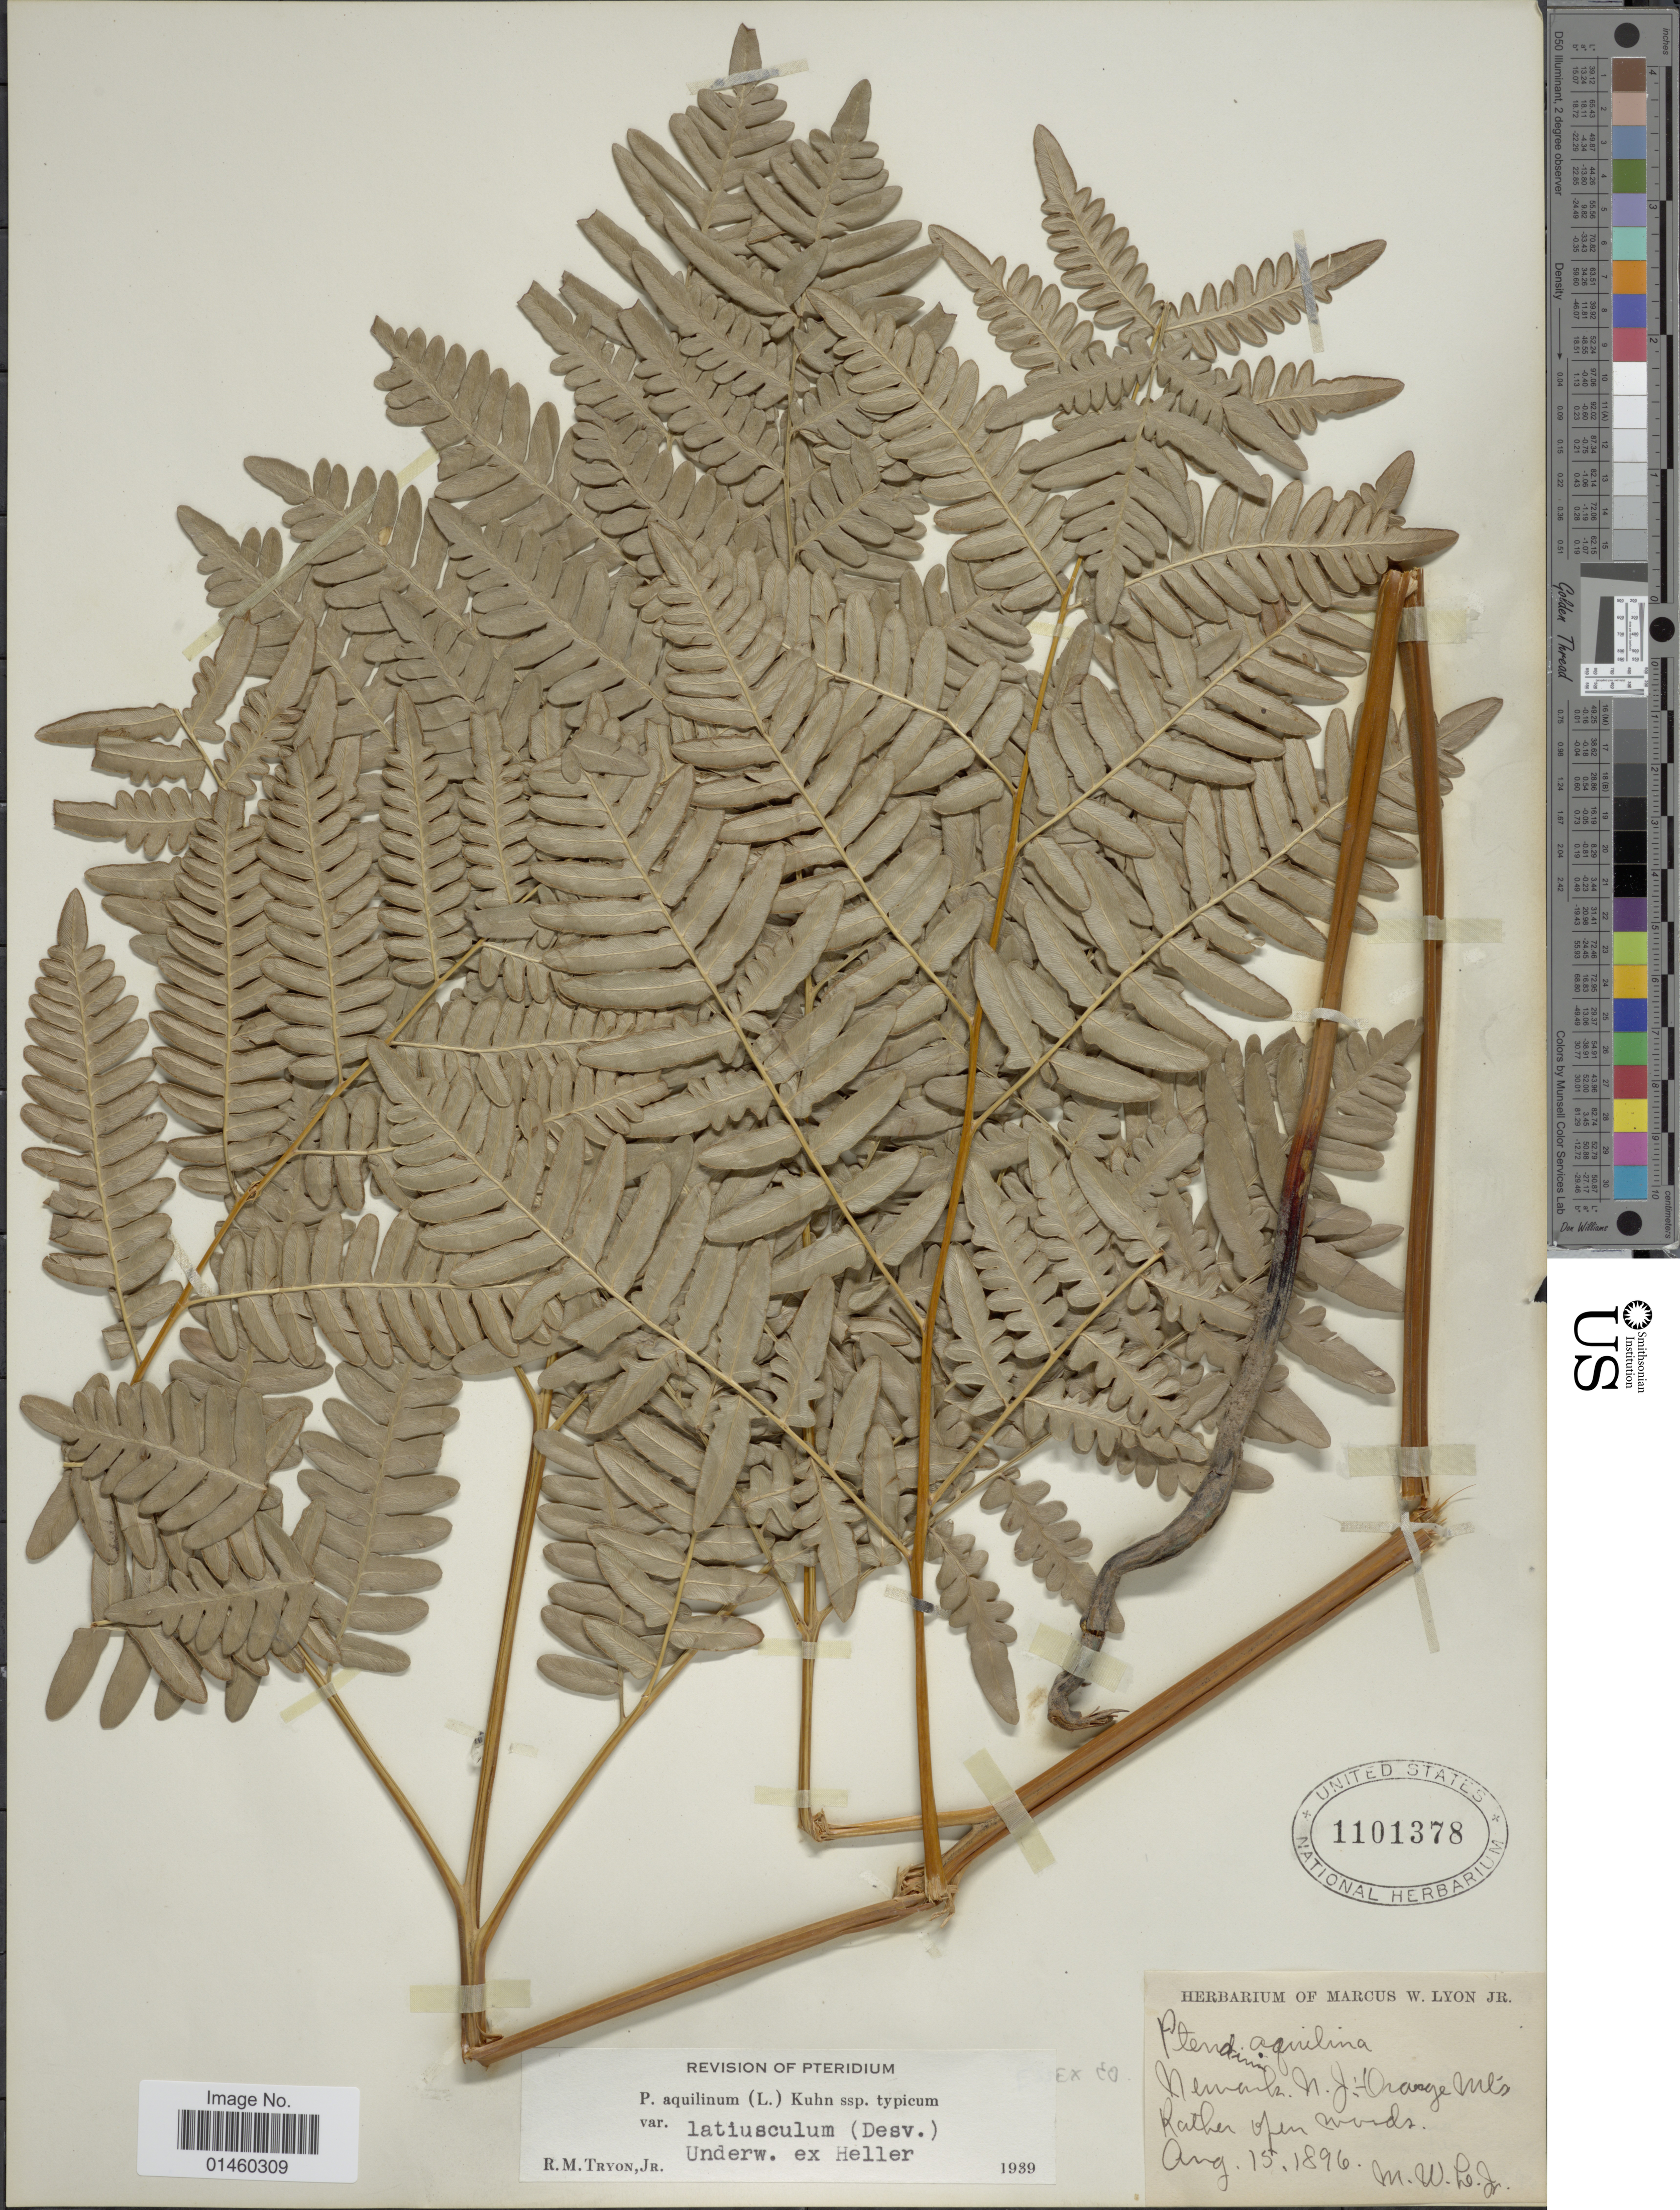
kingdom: Plantae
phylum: Tracheophyta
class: Polypodiopsida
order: Polypodiales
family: Dennstaedtiaceae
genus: Pteridium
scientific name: Pteridium aquilinum var. latiusculum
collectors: M. W. Lyon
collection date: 1896-08-15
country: United States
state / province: New Jersey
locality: Nemark. N.J.- Orange Mts.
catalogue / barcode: US 1101378